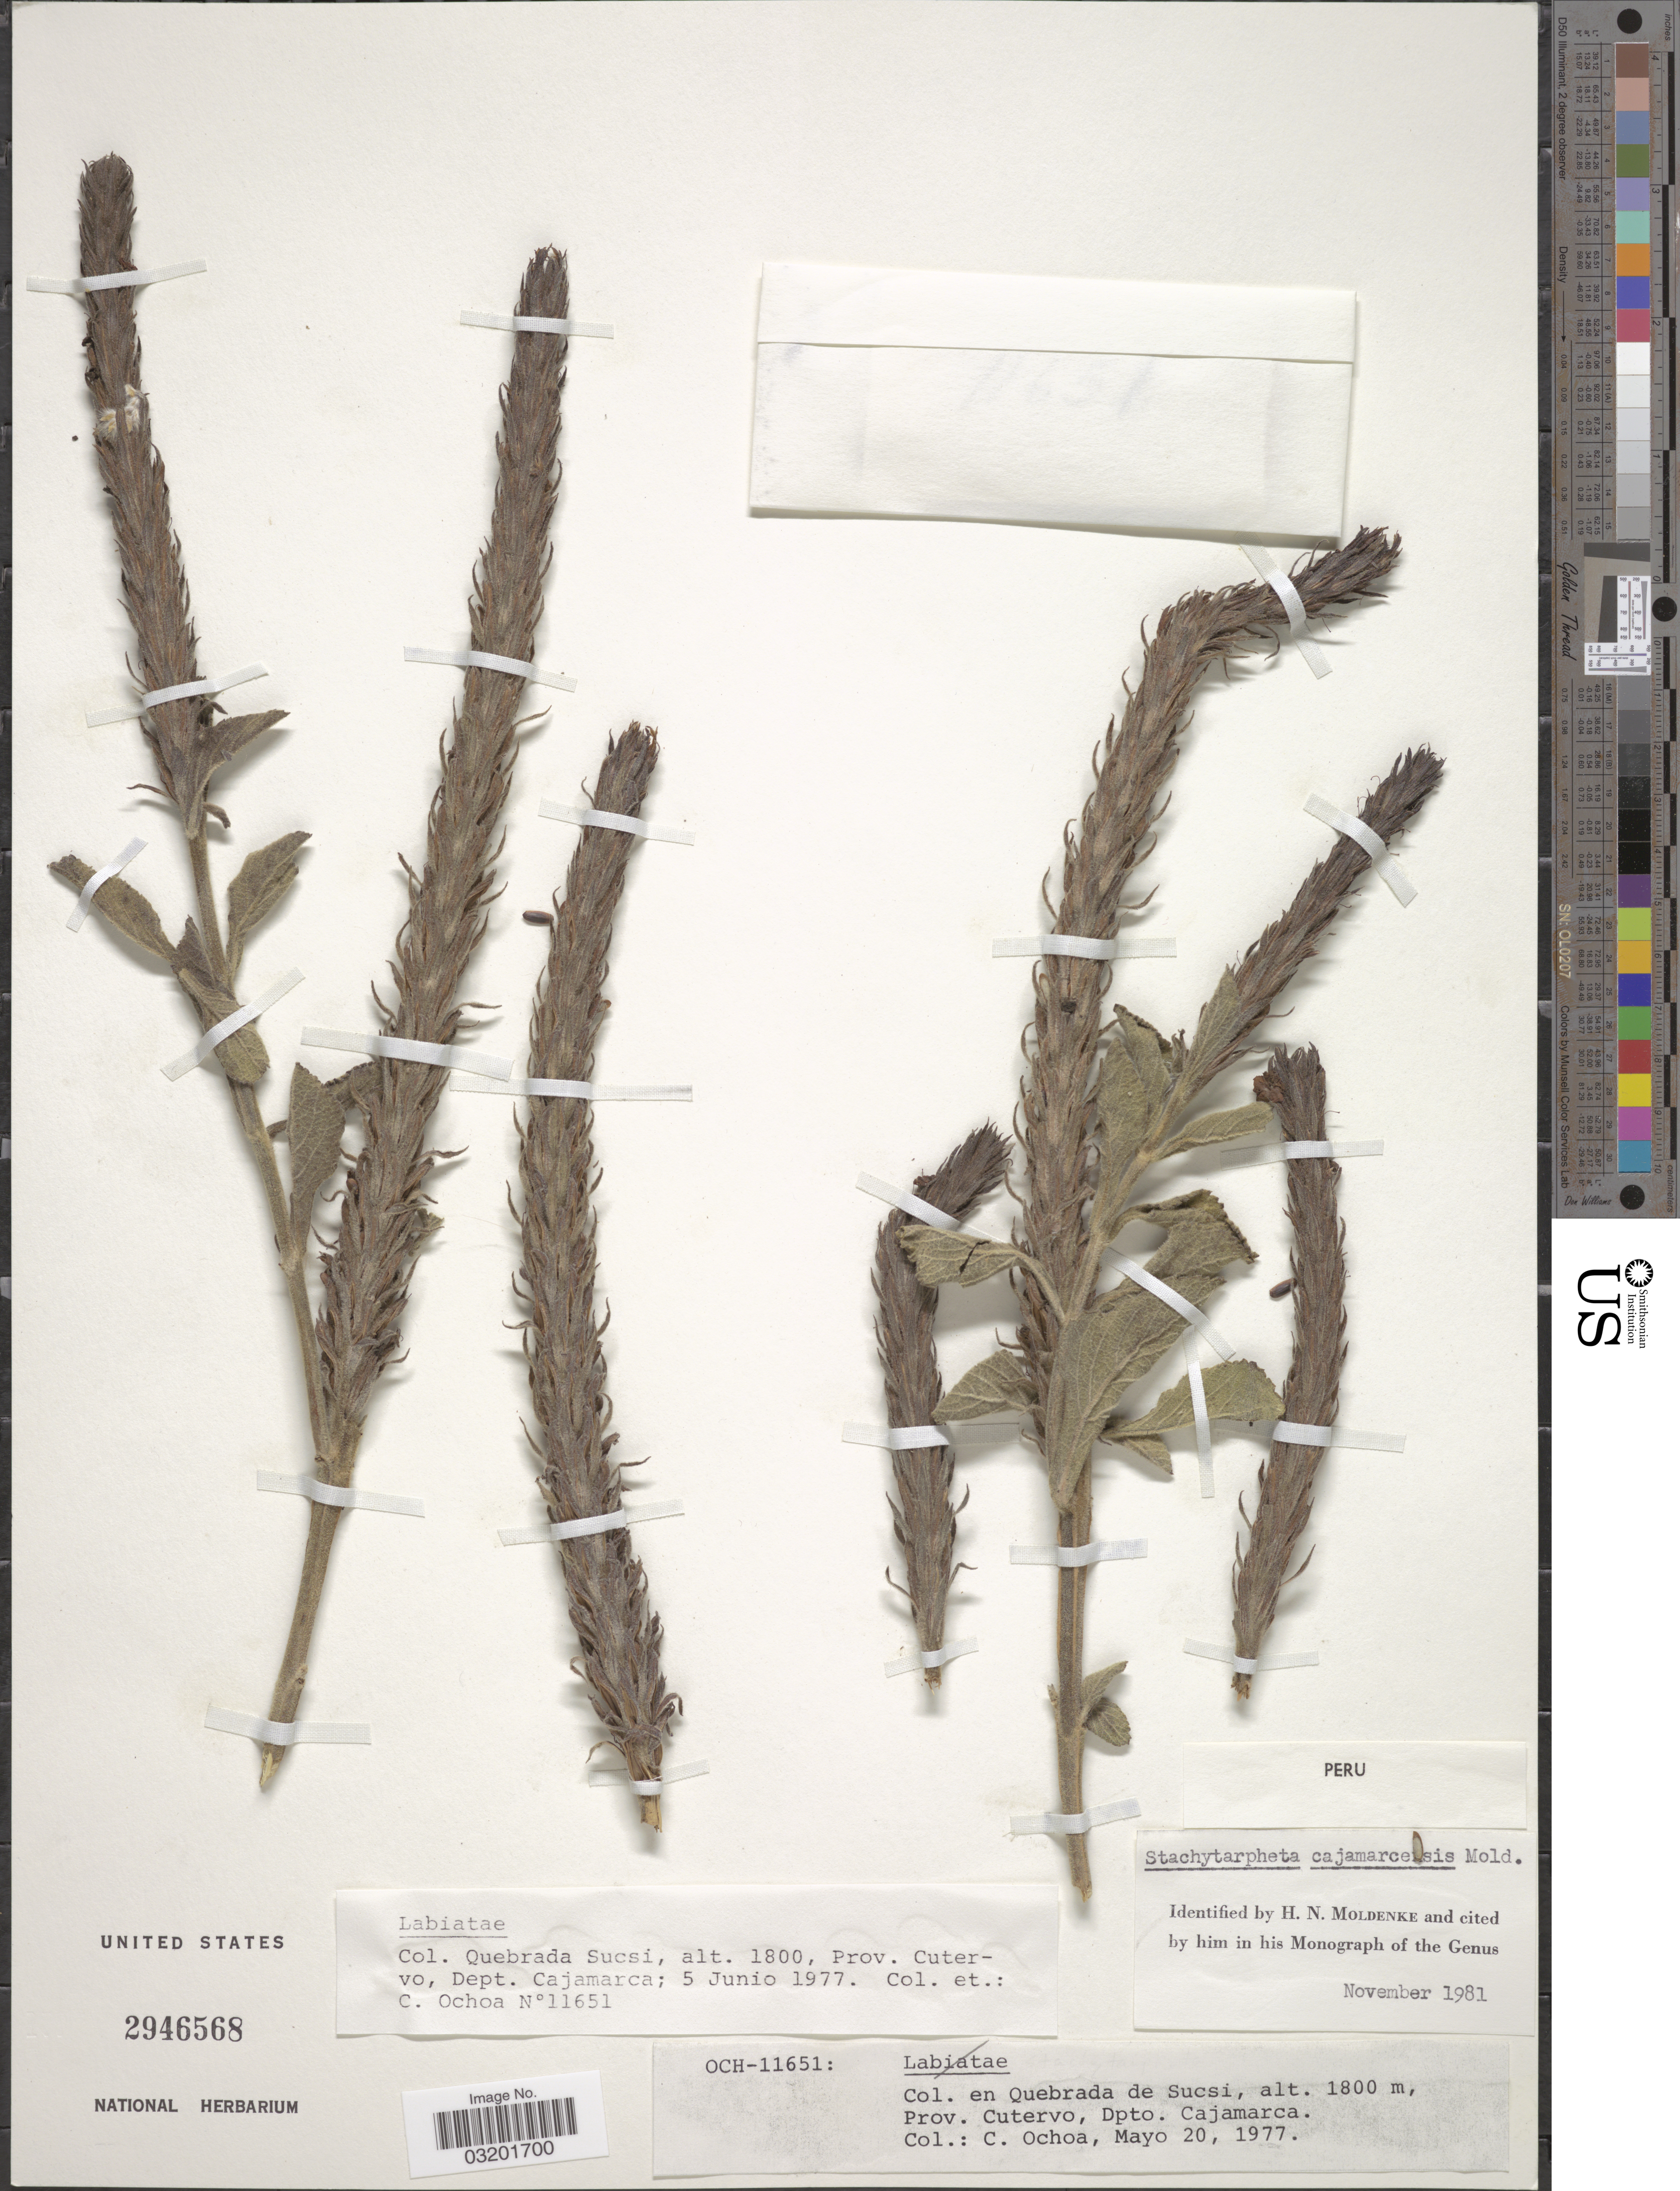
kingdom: Plantae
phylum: Tracheophyta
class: Magnoliopsida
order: Lamiales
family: Verbenaceae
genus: Stachytarpheta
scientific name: Stachytarpheta cajamarcensis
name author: Moldenke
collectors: C. Ochoa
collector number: OCH-11651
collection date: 1977-05-20/1977-06-05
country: Peru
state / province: Cajamarca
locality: Col. en Quebrada de Susci. Prov. Cutervo, Dept. Cajamarca.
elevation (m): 1800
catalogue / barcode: US 2946568